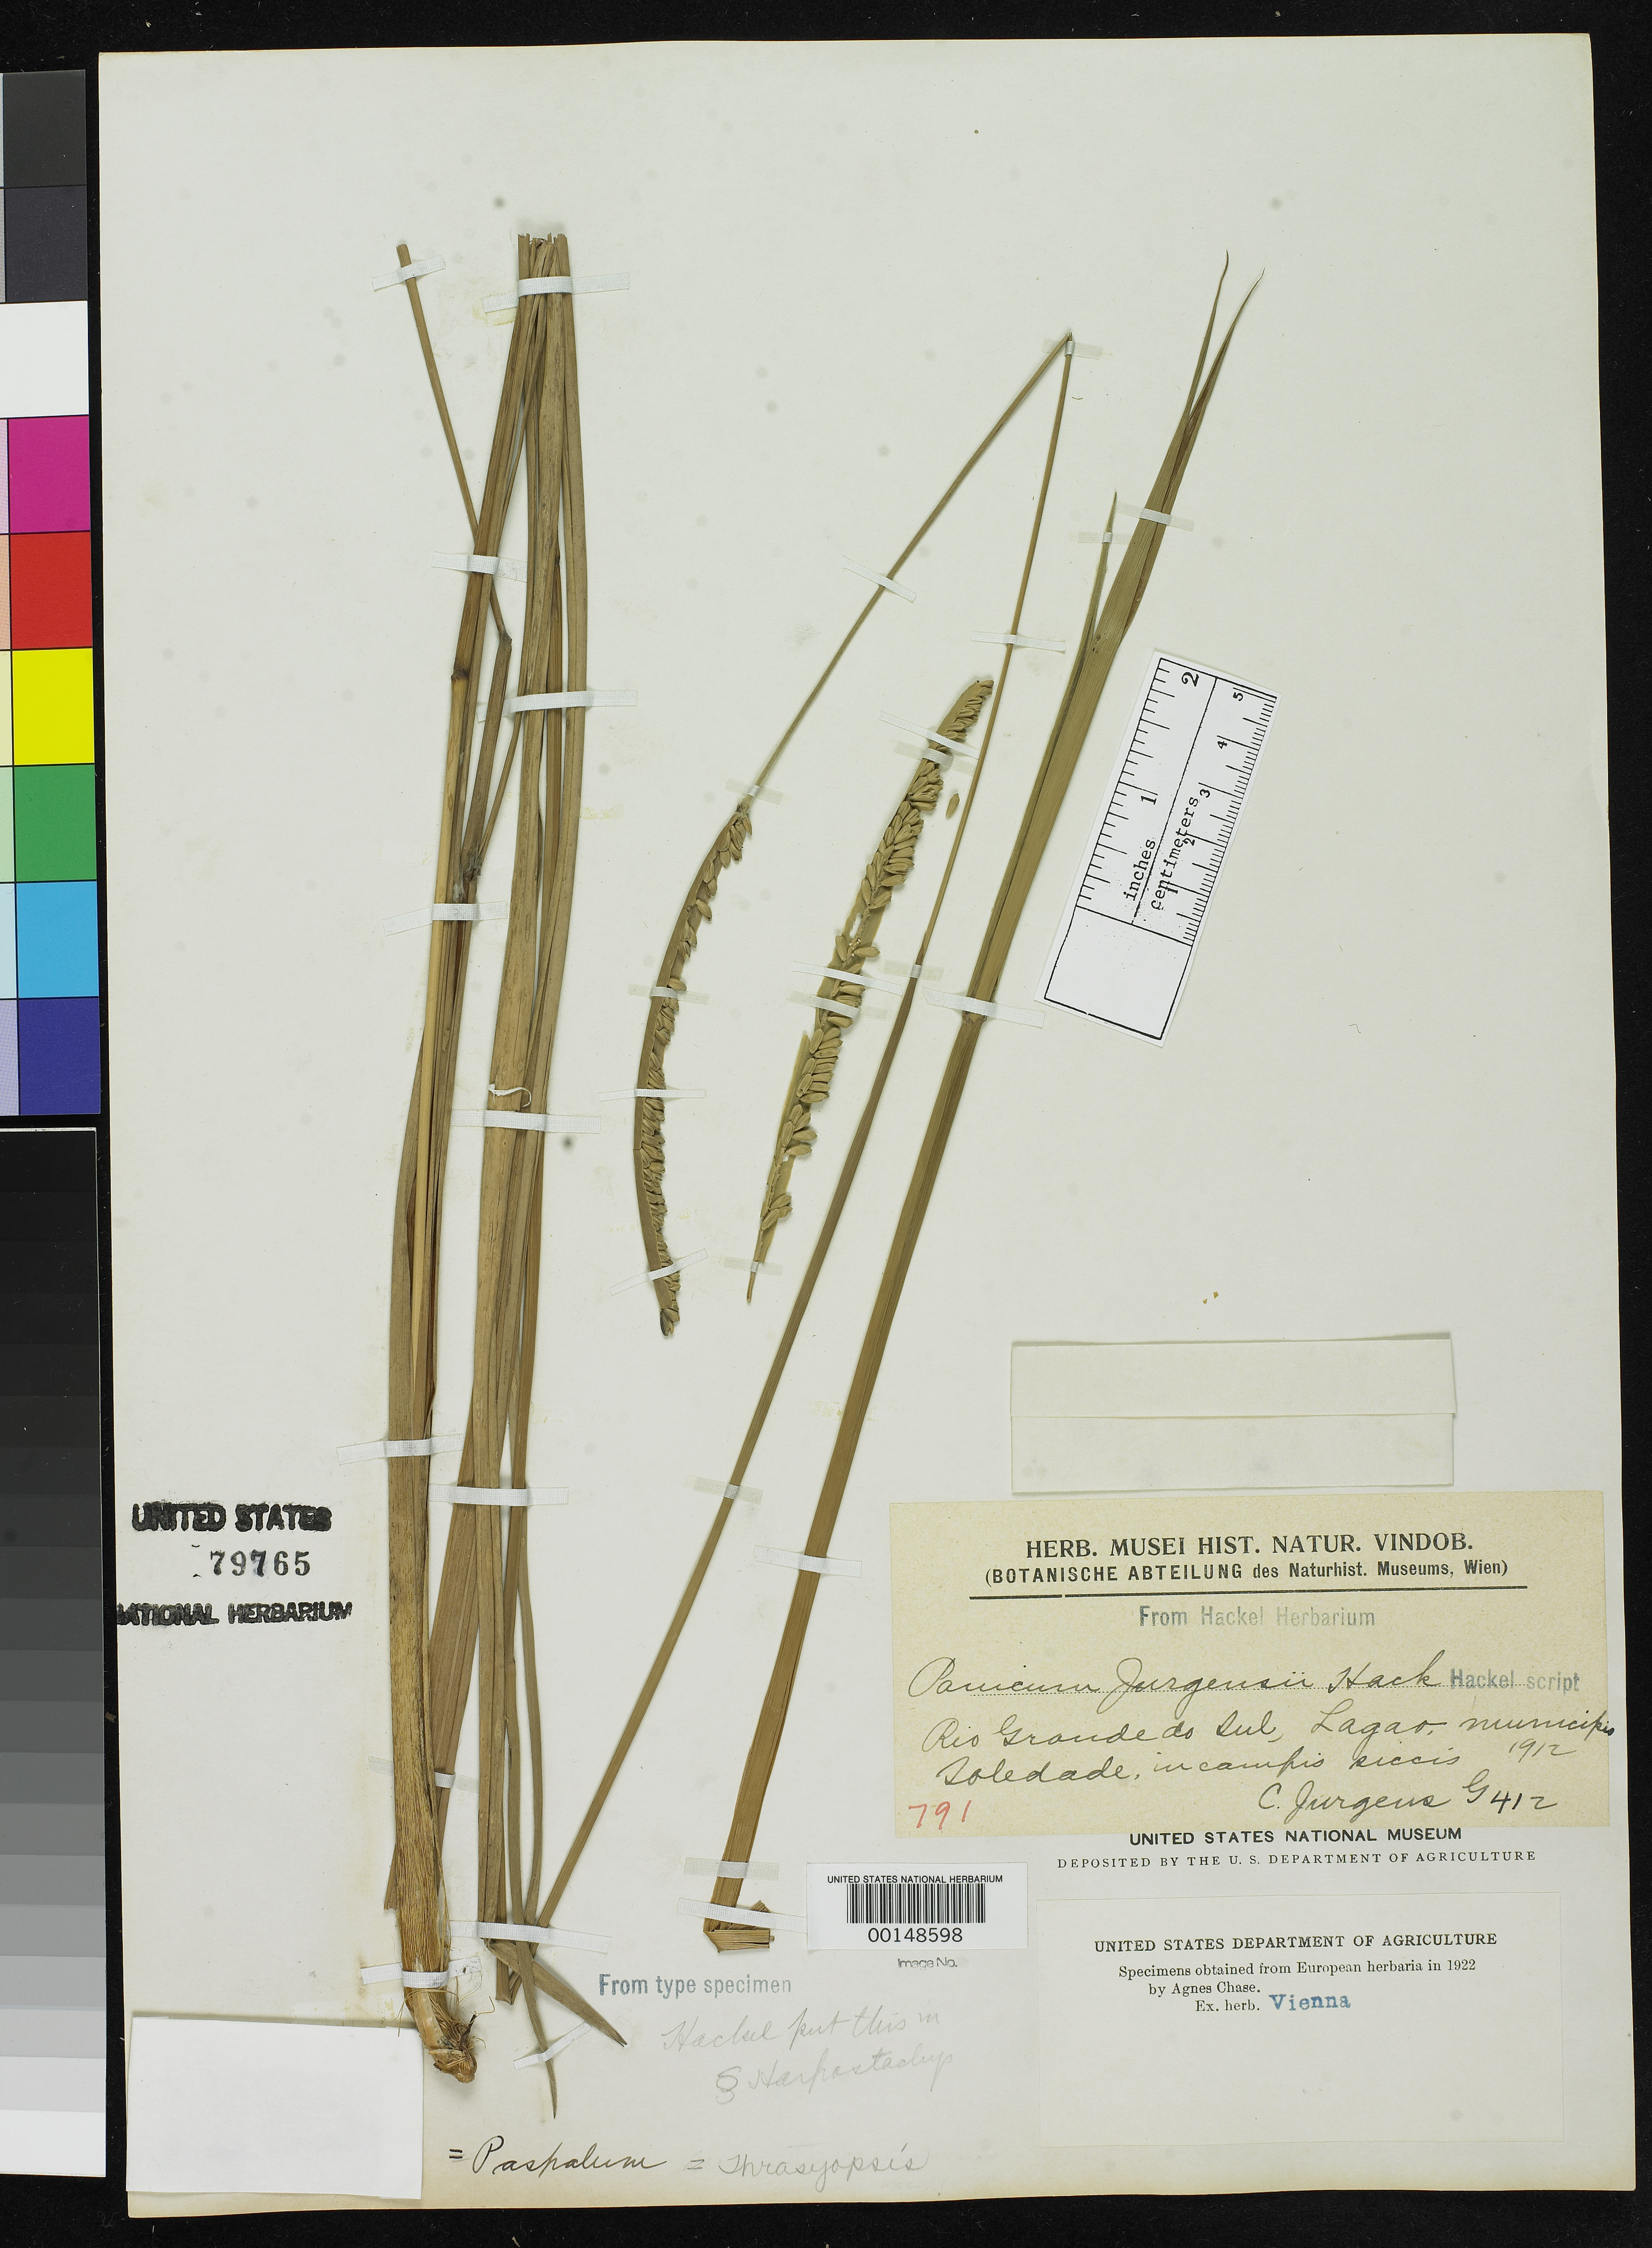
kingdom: Plantae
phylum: Tracheophyta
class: Liliopsida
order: Poales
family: Poaceae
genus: Panicum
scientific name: Panicum jurgensii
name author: Hack.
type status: Type Fragment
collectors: C. Juergens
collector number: G 412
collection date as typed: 1912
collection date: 1912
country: Brazil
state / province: Rio Grande do Sul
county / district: Soledade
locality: Lagao.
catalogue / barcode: US 79765